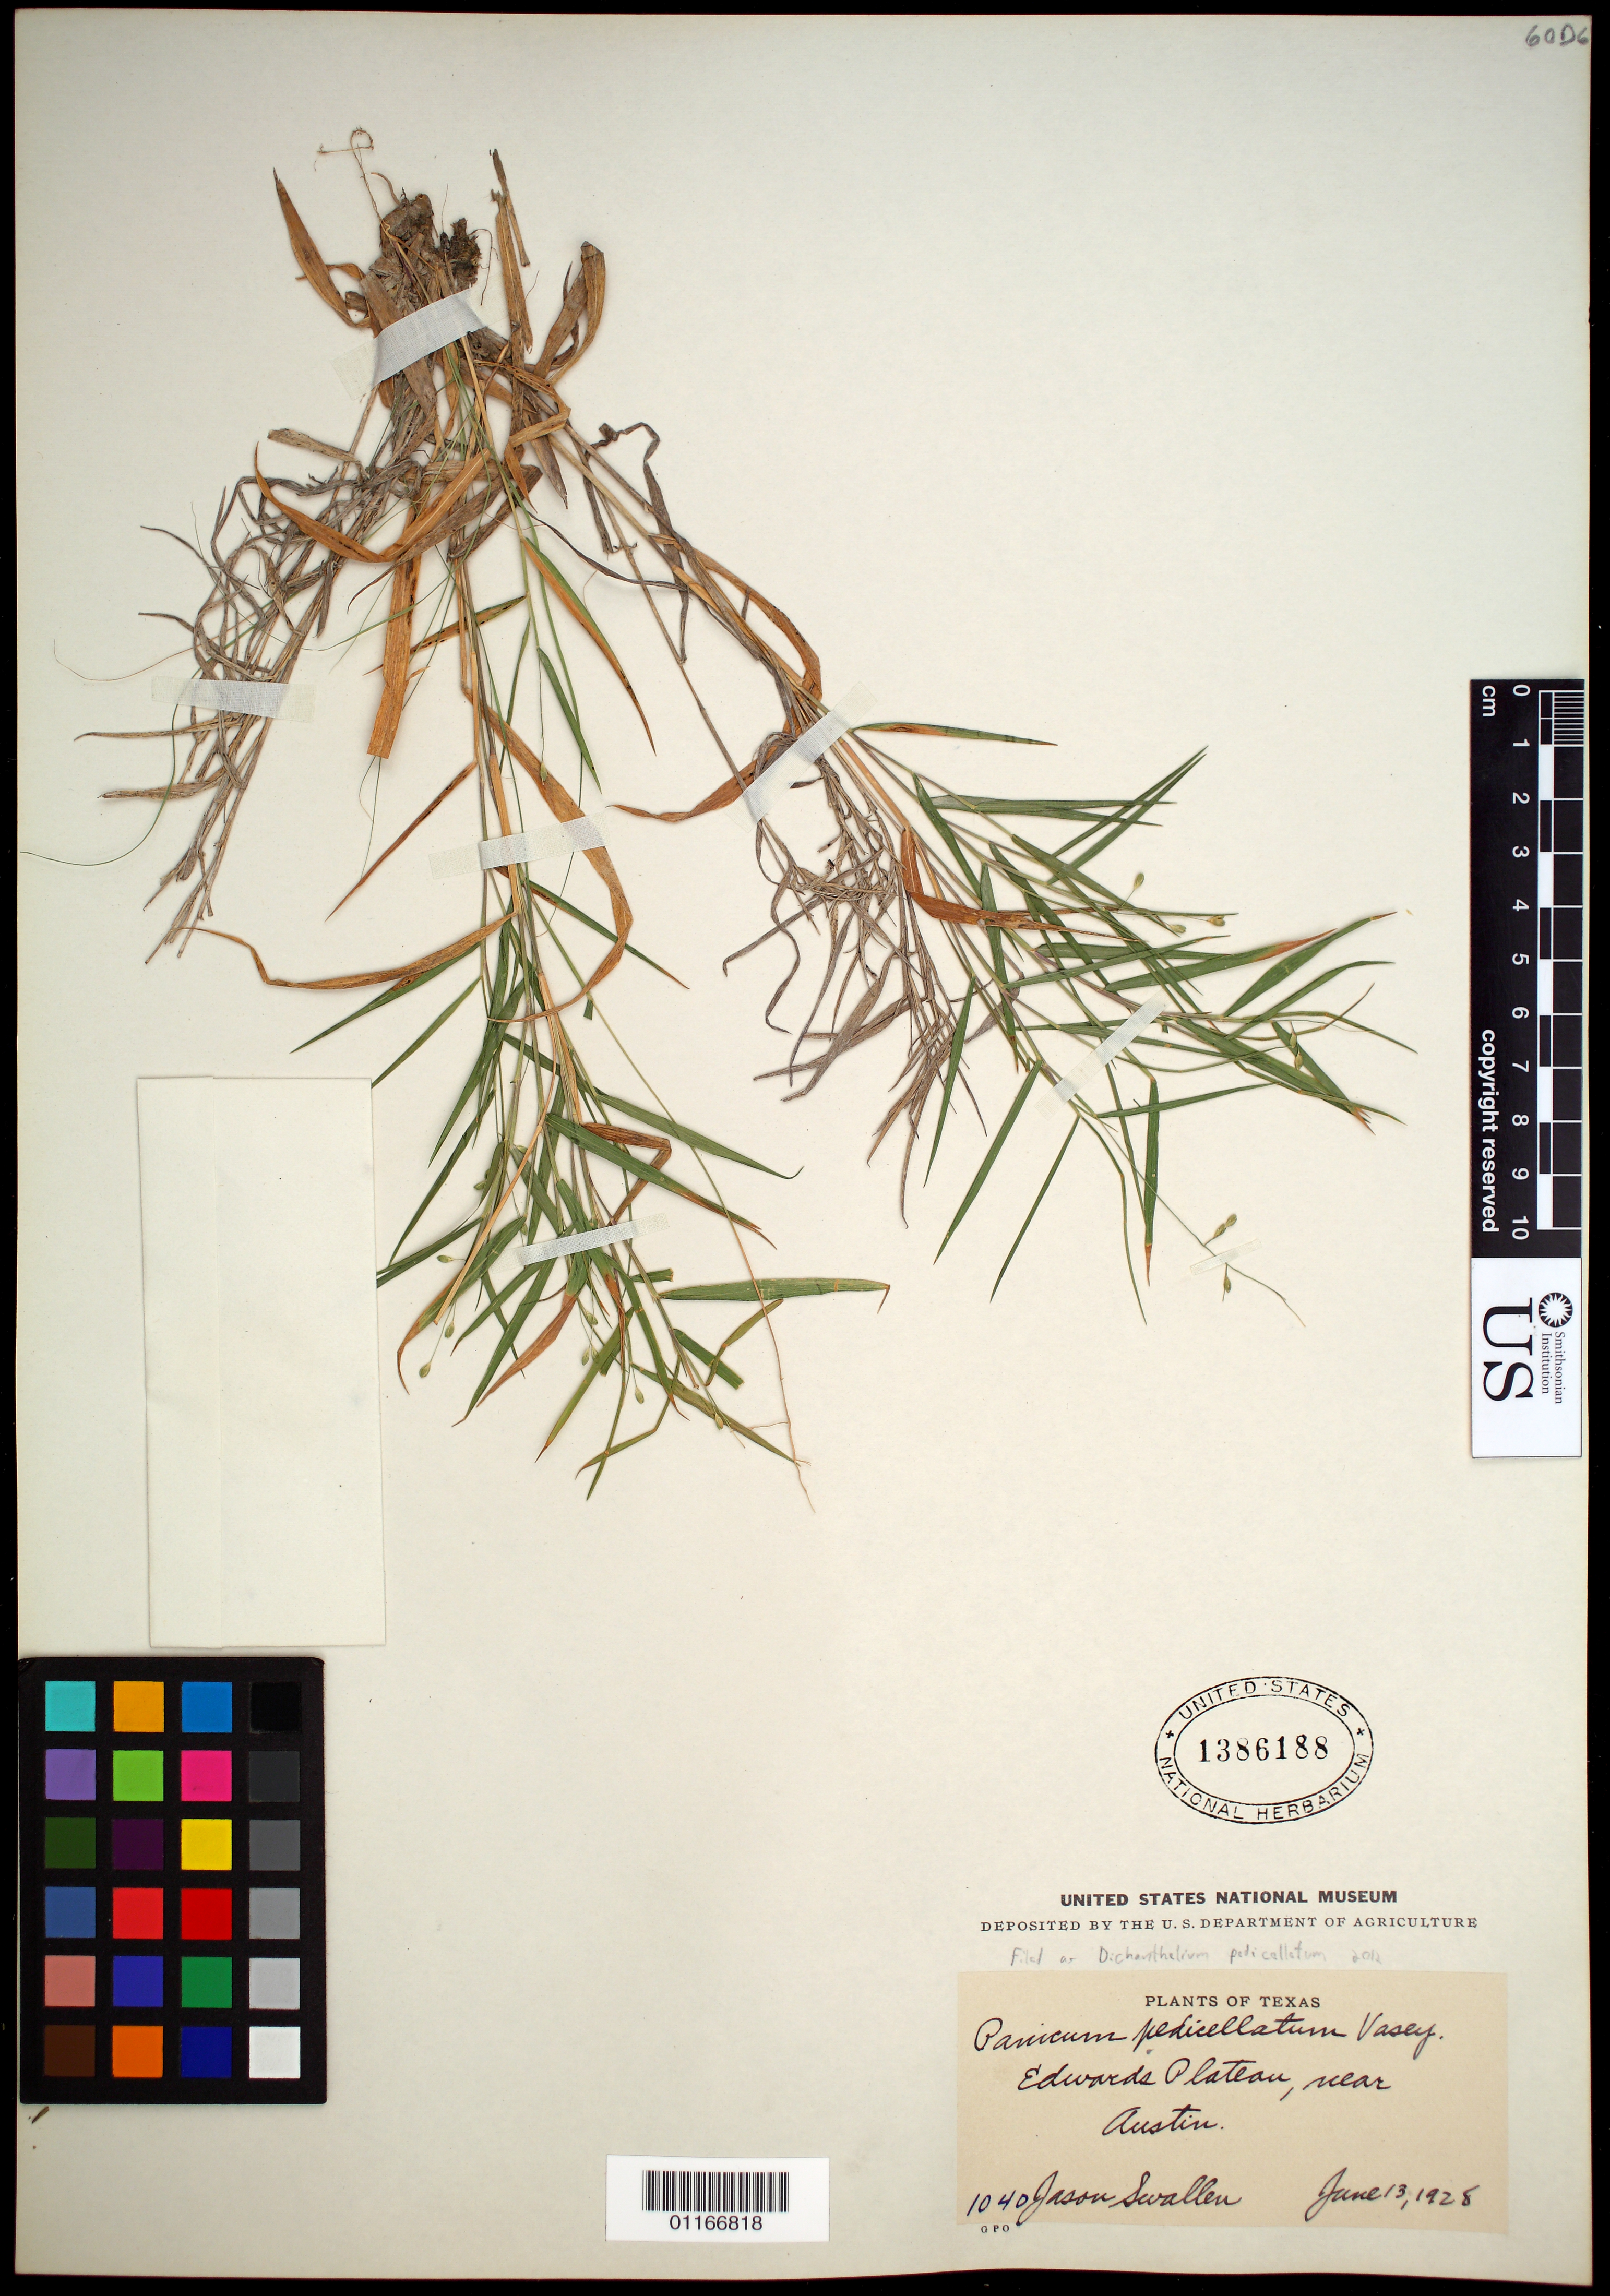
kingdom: Plantae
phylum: Tracheophyta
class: Liliopsida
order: Poales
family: Poaceae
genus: Dichanthelium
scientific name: Dichanthelium pedicellatum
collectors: J. R. Swallen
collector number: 1040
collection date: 1928-06-13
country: United States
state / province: Texas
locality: Edward's Plateau, near Austin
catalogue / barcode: US 1386188